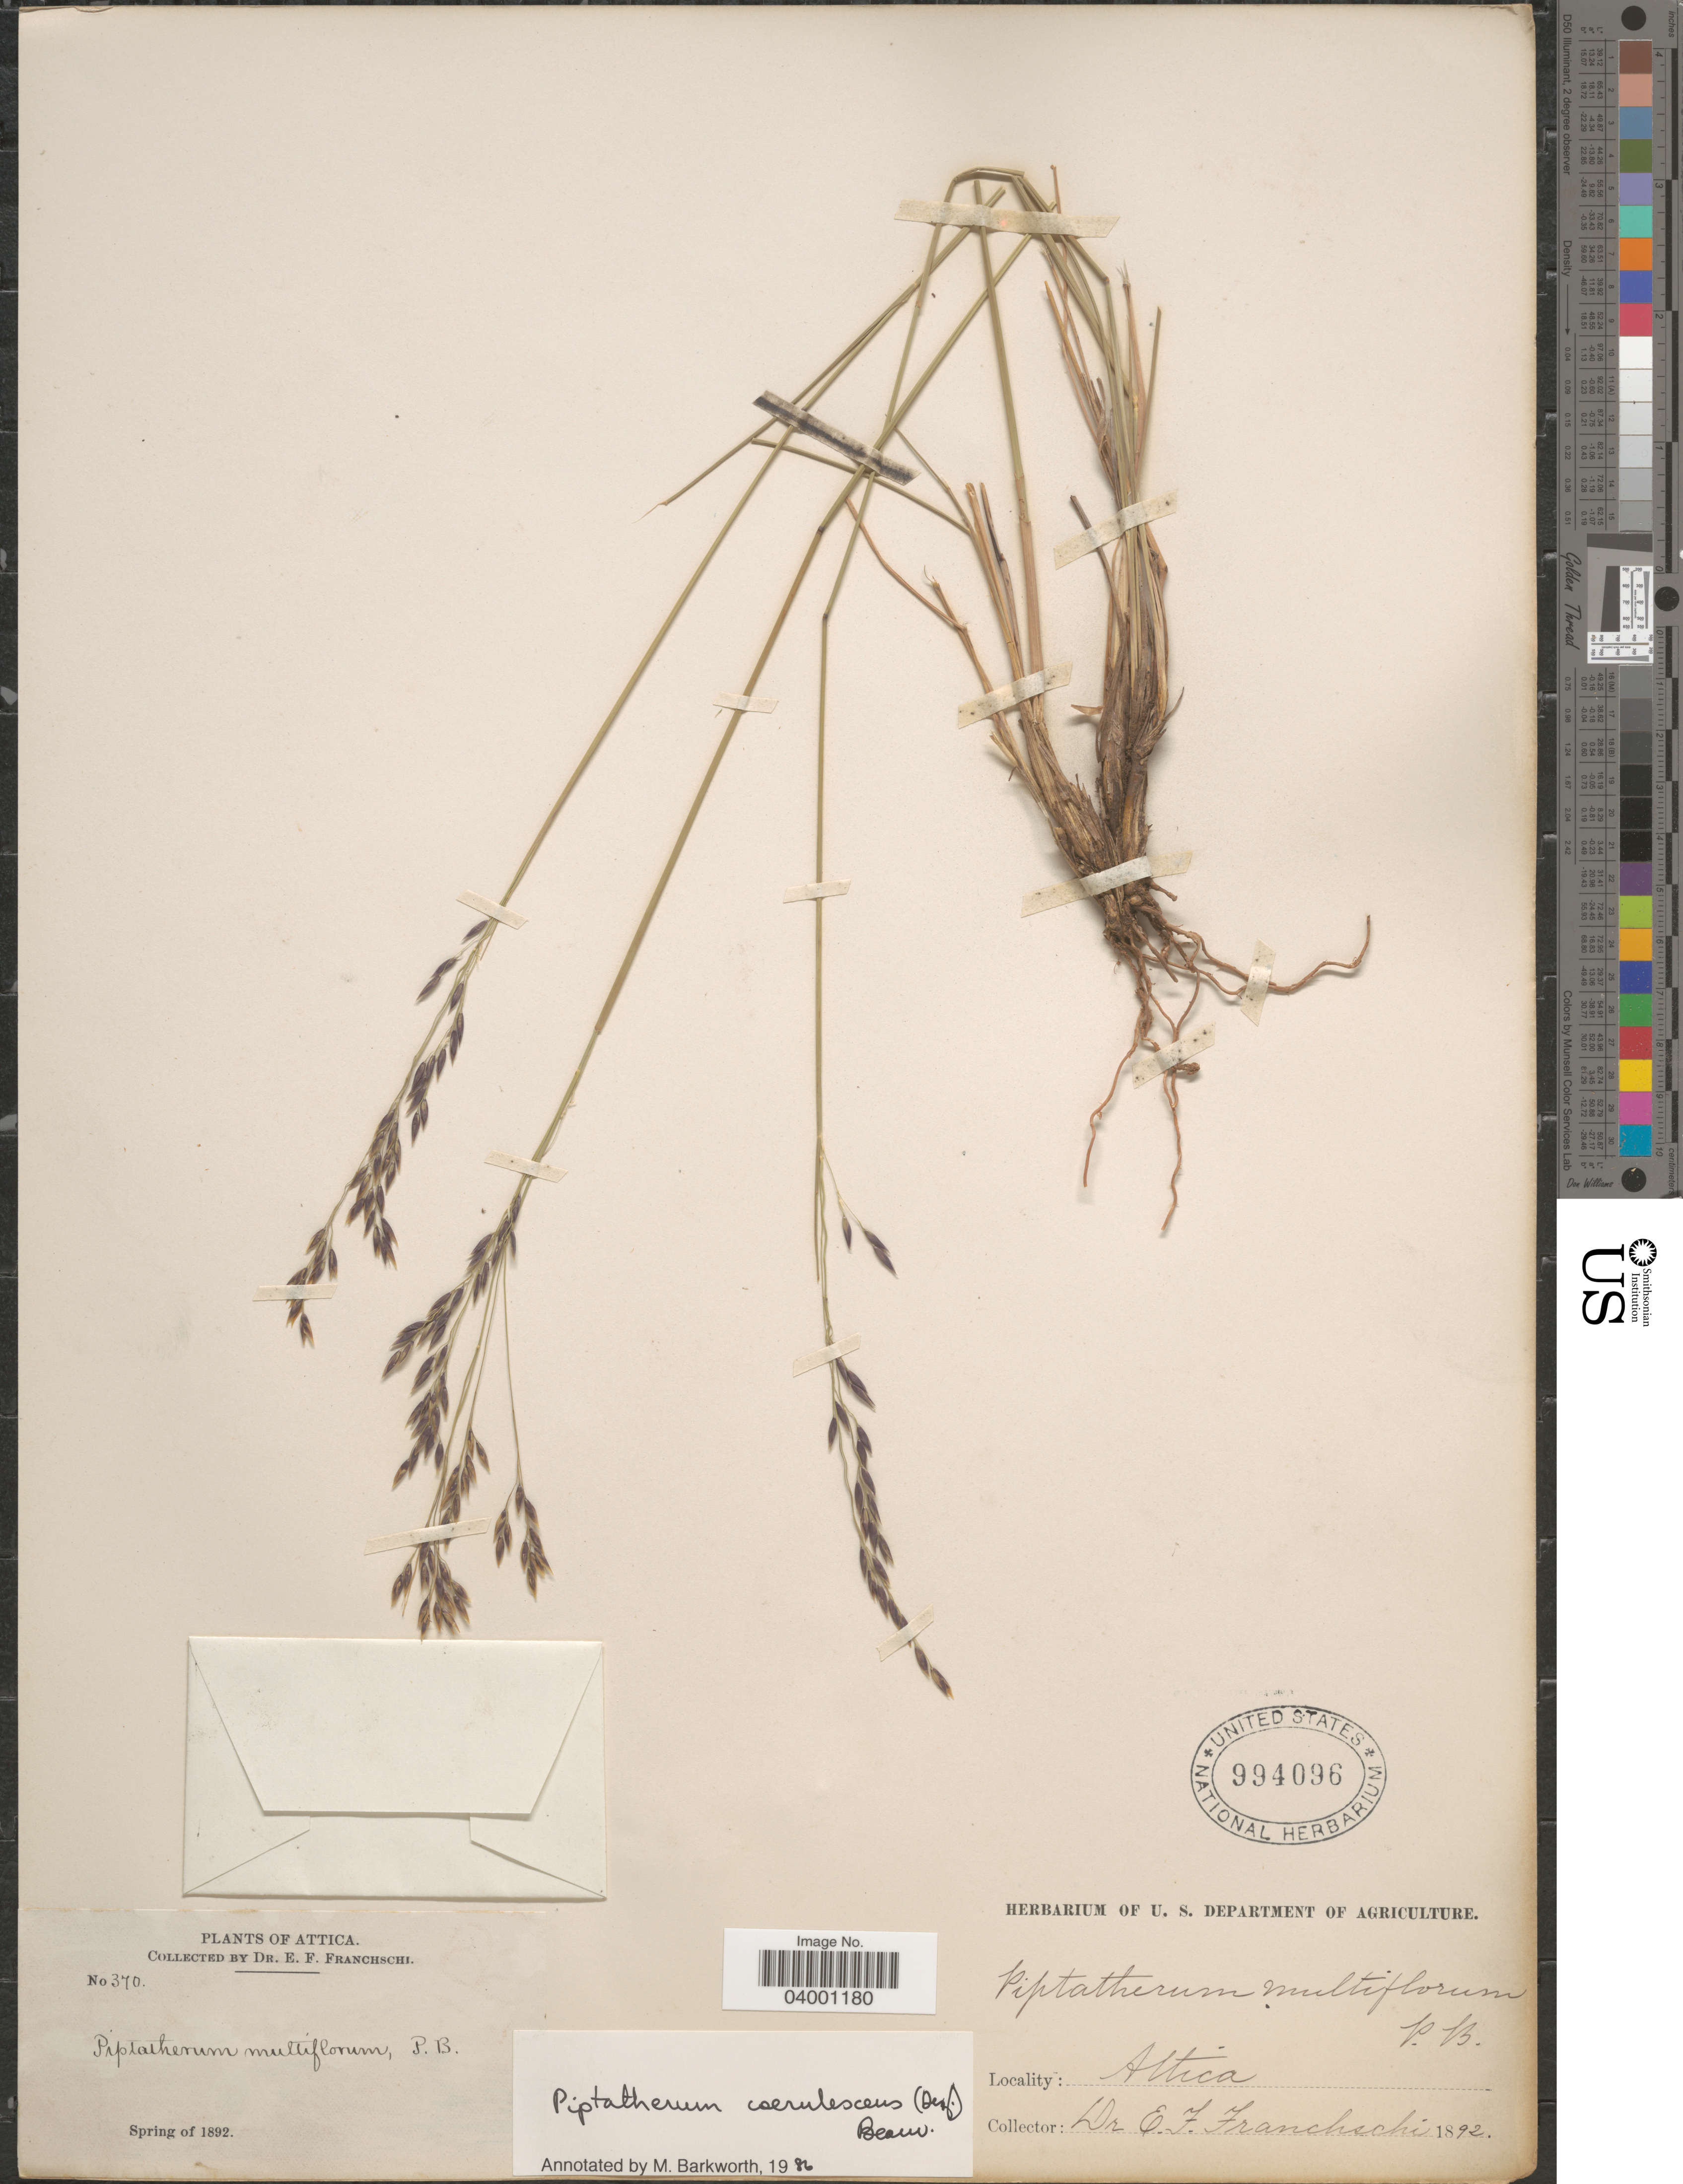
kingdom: Plantae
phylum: Tracheophyta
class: Liliopsida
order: Poales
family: Poaceae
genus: Piptatherum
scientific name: Piptatherum coerulescens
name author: (Desf.) P. Beauv.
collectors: E. Franchschi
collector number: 370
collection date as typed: Sping of 1892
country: Greece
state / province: Attica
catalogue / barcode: US 994096